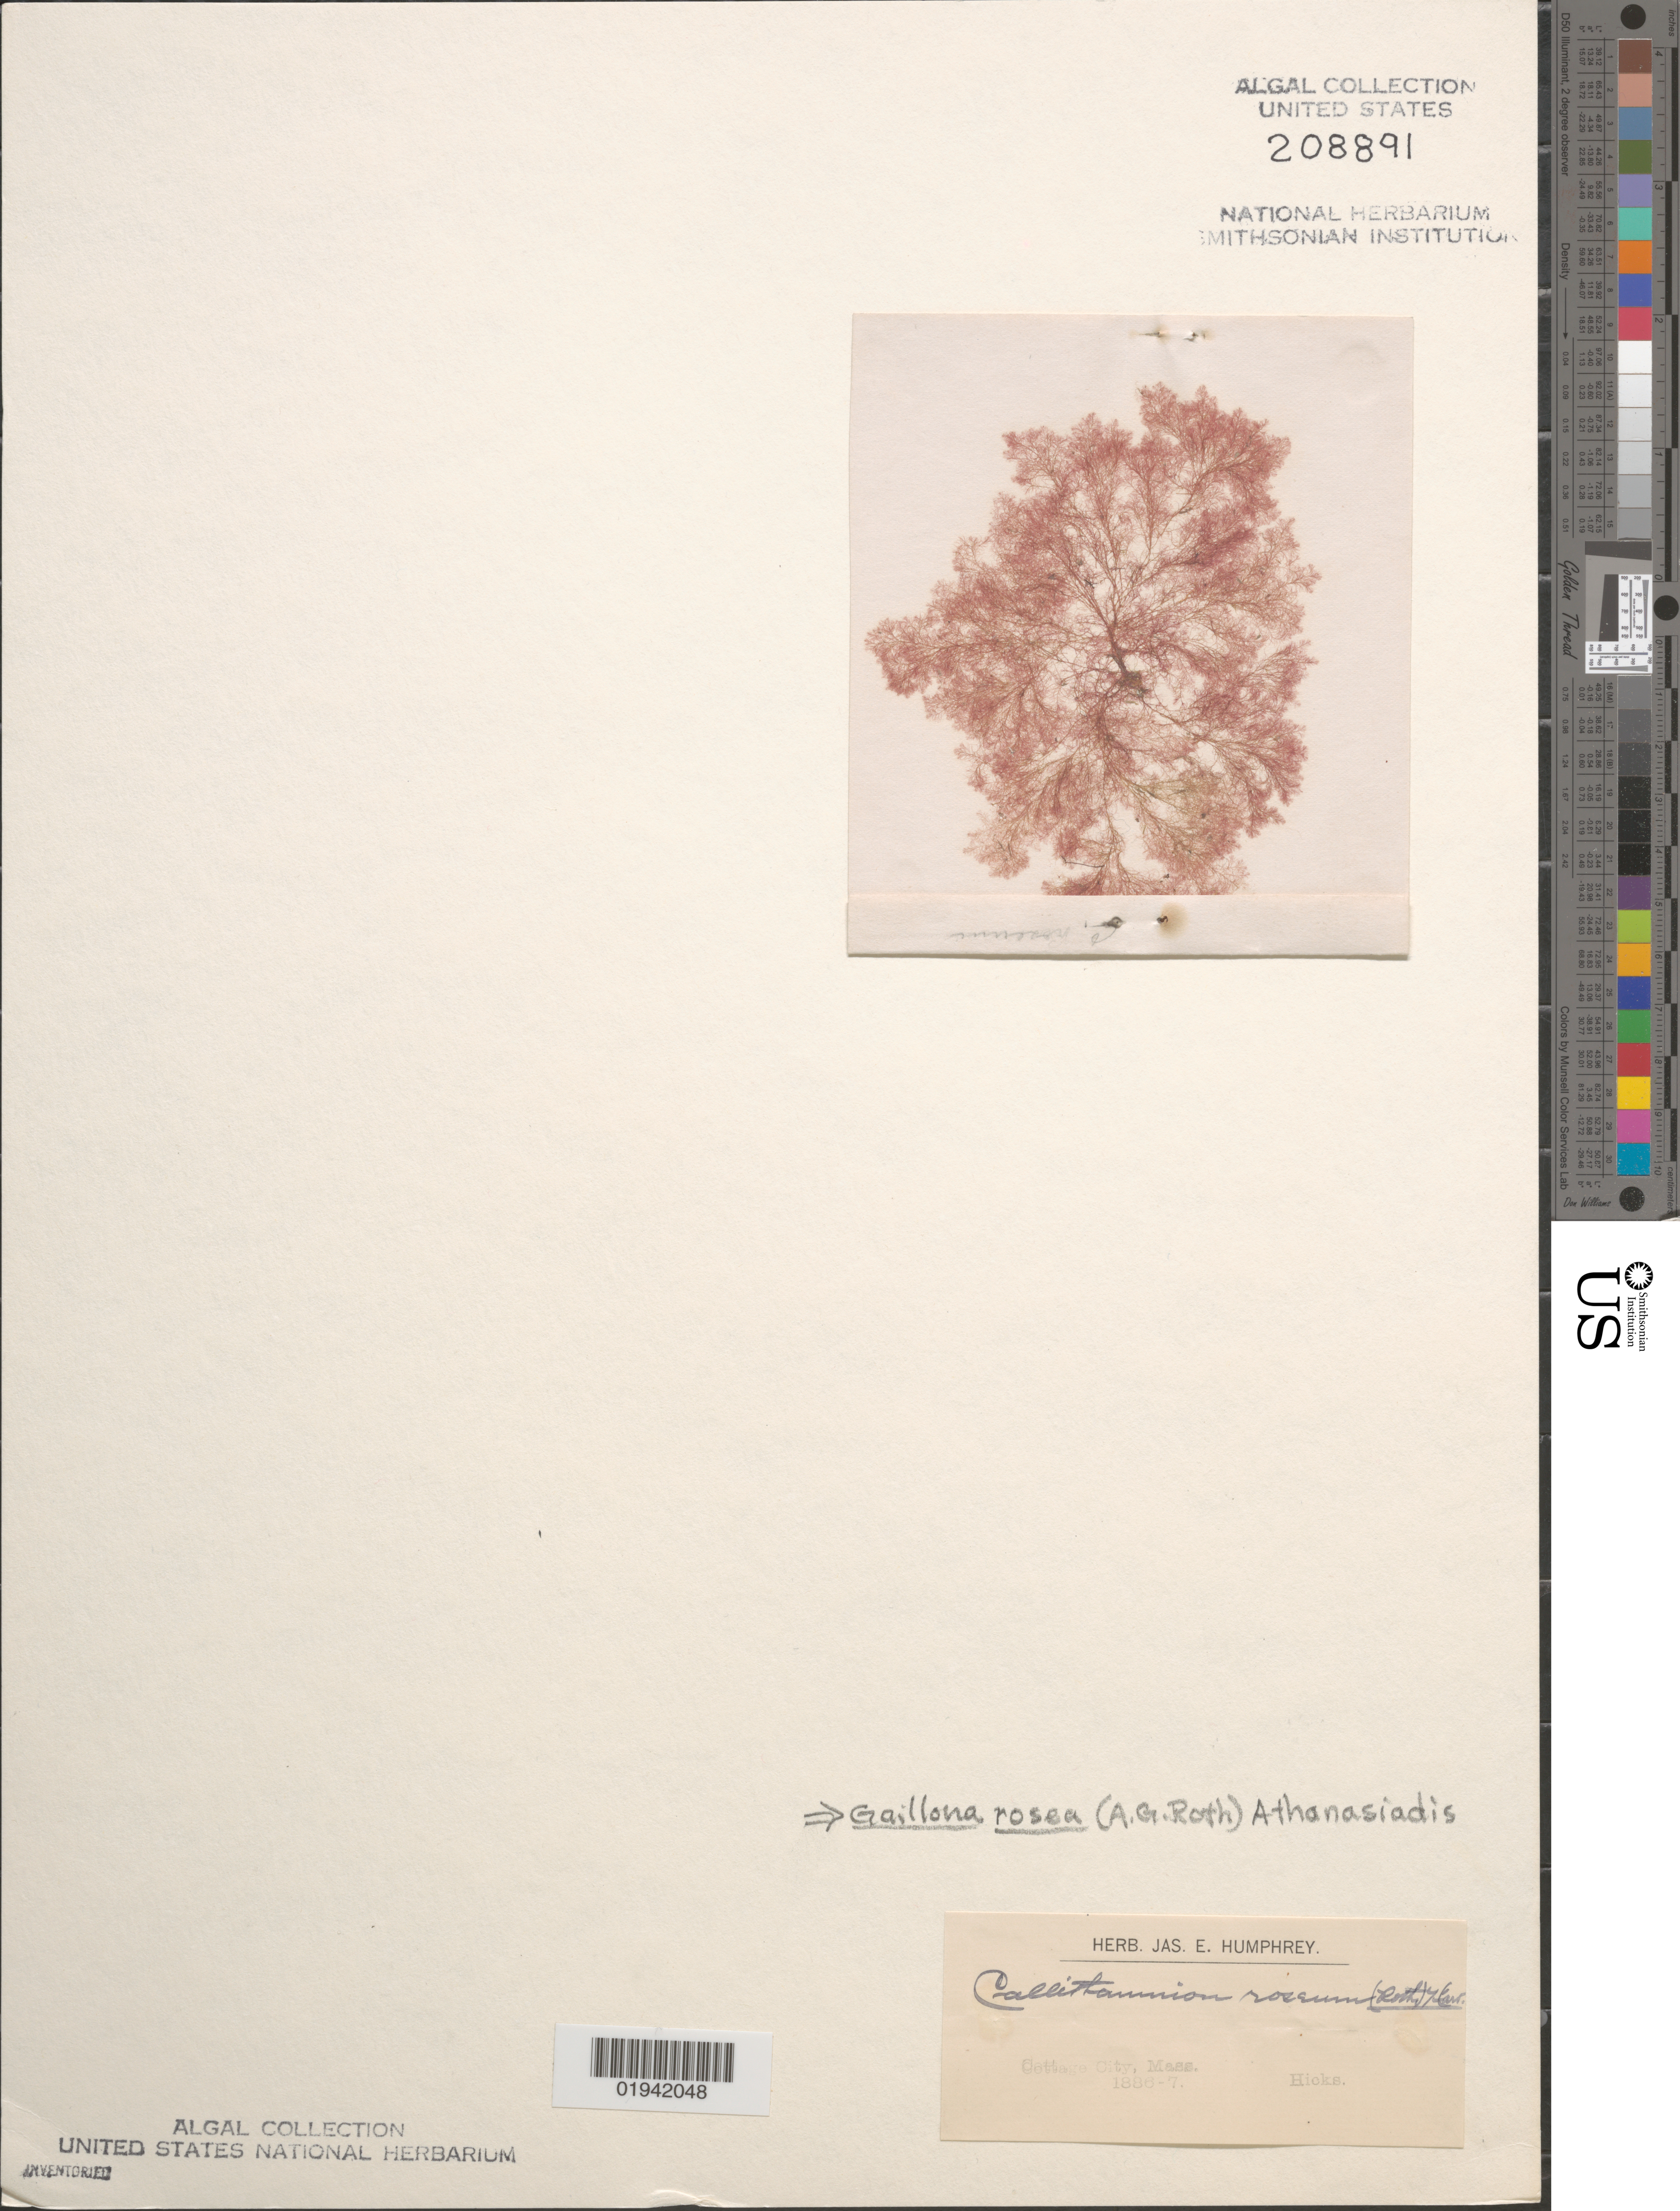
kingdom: Plantae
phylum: Rhodophyta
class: Florideophyceae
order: Ceramiales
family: Callithamniaceae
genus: Gaillona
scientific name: Gaillona rosea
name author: (Roth) A. Athanasiadis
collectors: -. Hicks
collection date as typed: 1886 to -- --- 1887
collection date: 1886/1887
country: United States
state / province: Massachusetts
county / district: Dukes County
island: Martha's Vineyard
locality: Cottage City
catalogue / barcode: US 208891